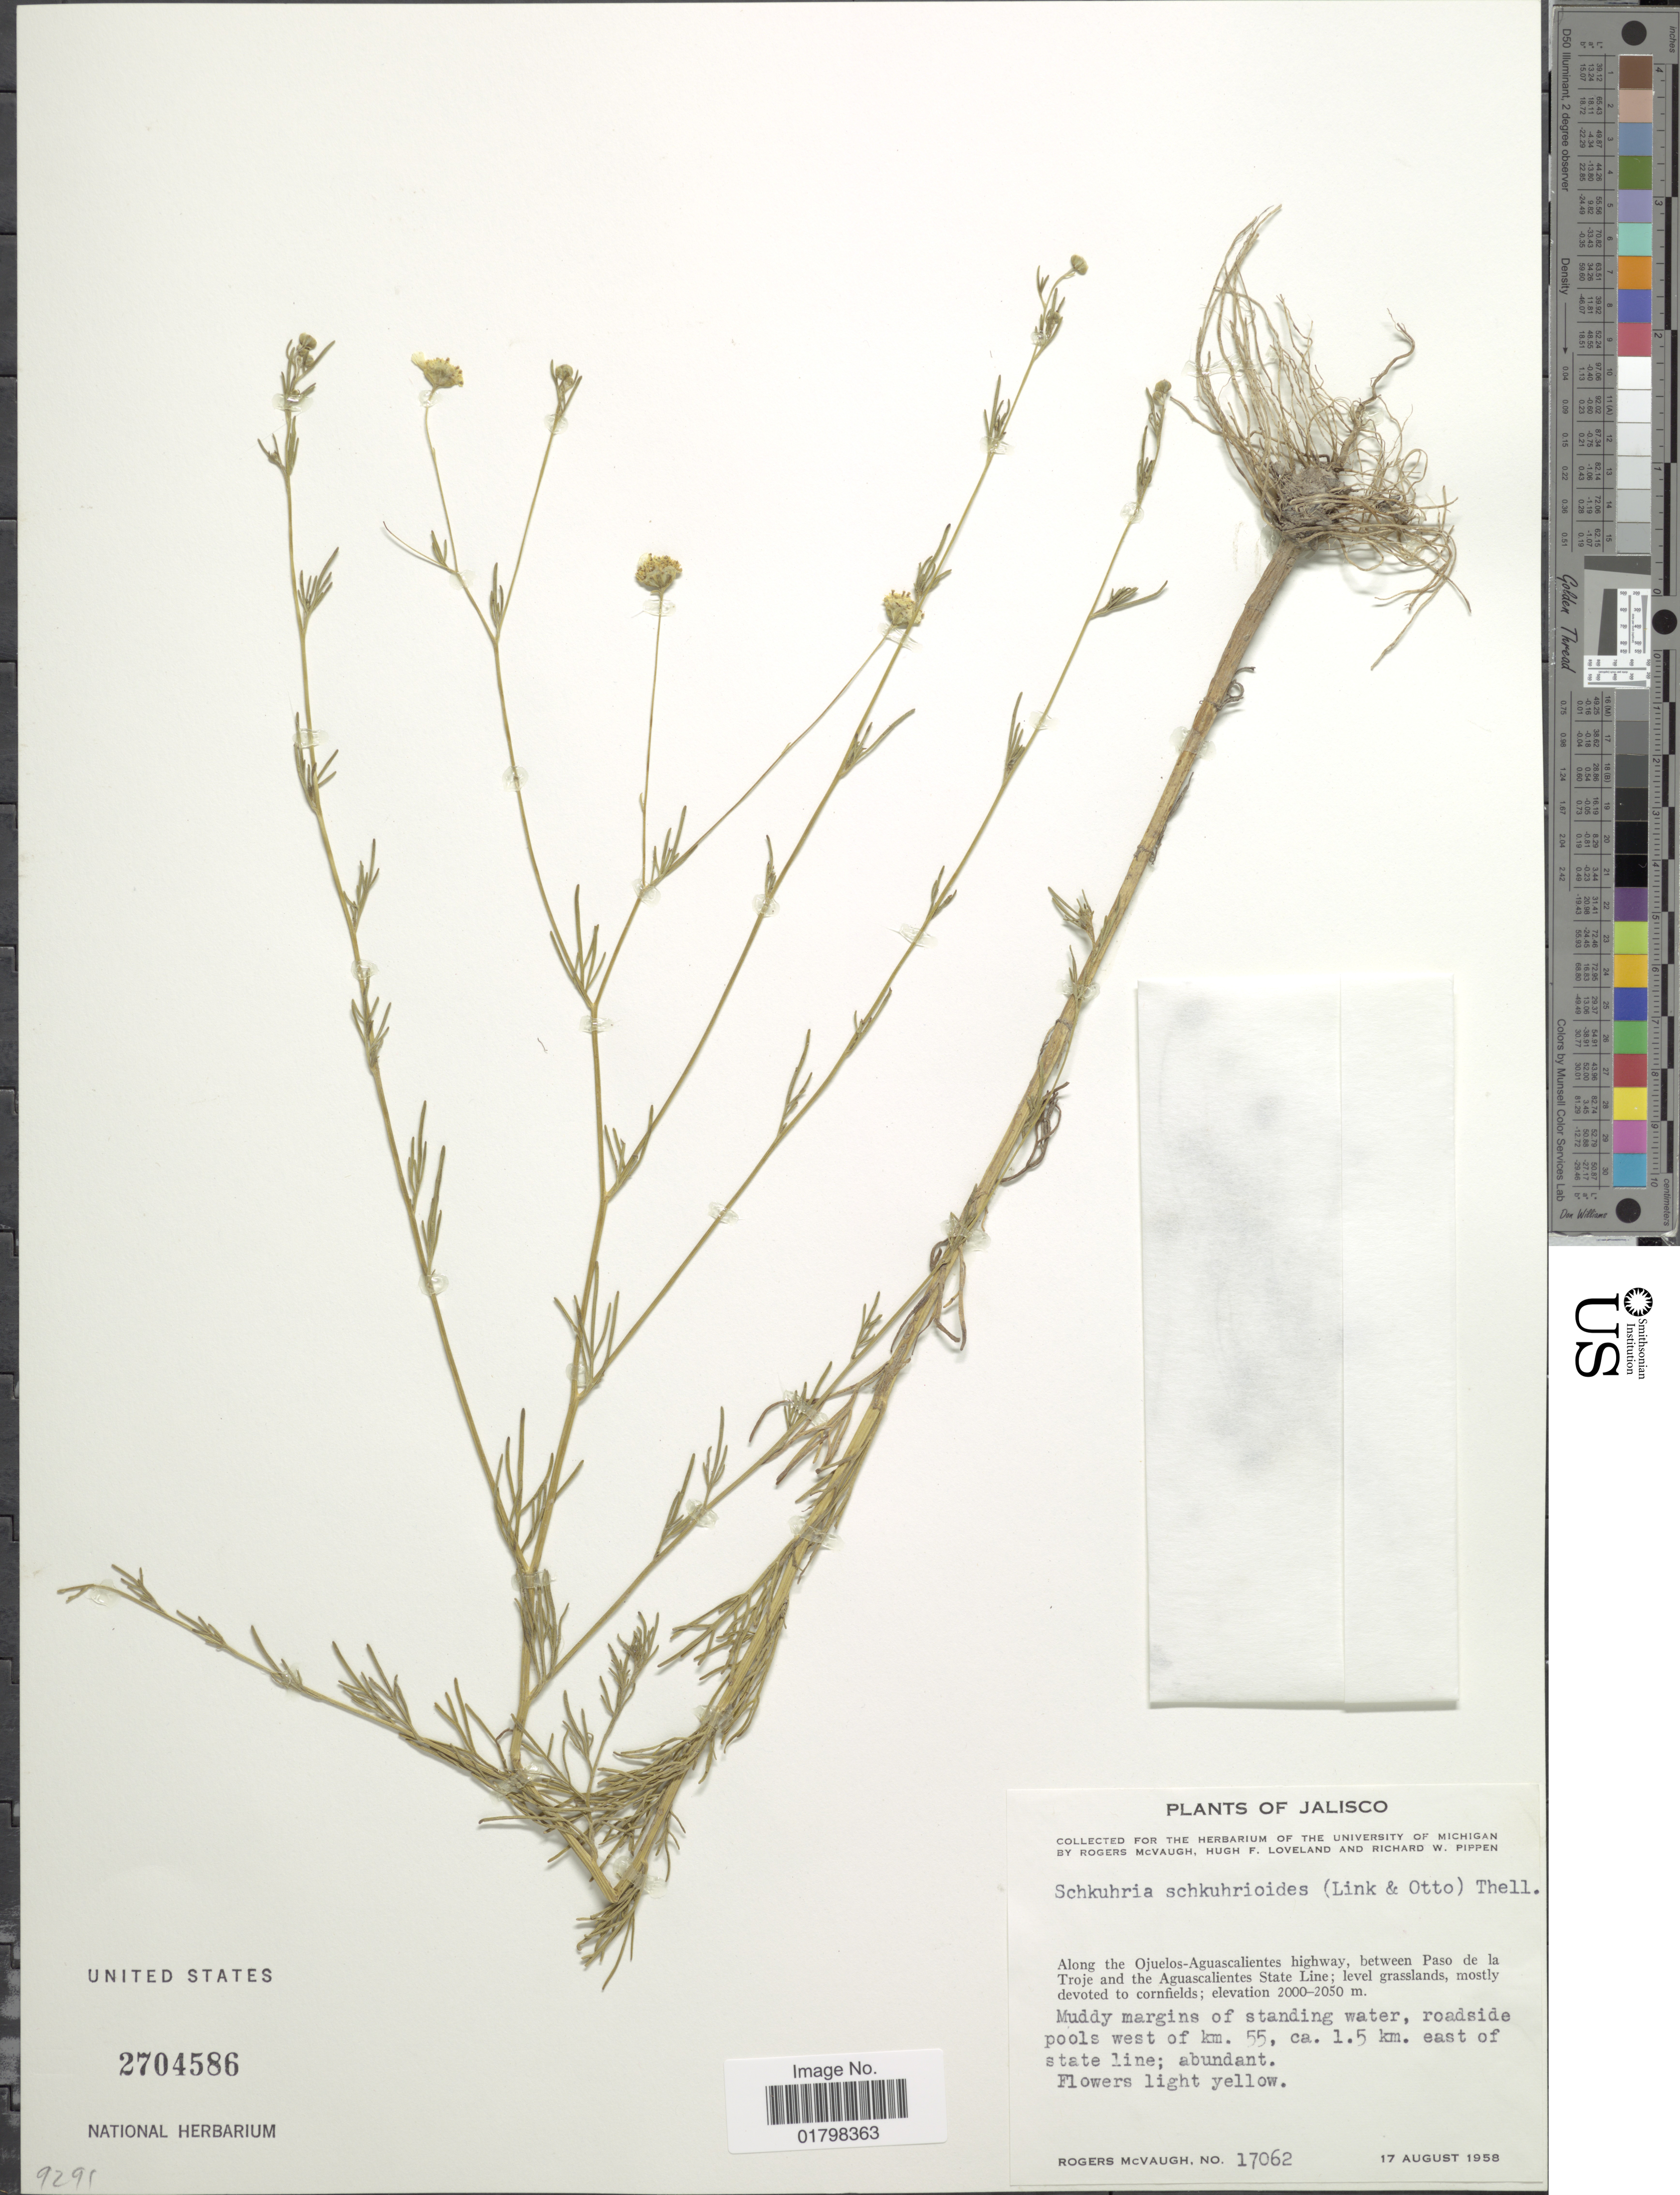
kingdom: Plantae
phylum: Tracheophyta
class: Magnoliopsida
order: Asterales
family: Asteraceae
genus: Schkuhria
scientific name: Schkuhria schkuhrioides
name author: (Link & Otto) Thell.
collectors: R. McVaugh, H. Loveland & R. W. Pippen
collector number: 17062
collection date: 1958-08-17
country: Mexico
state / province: Jalisco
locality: Along the Ojuelos-Aguascalientes highway, between Paso de la Troje and the Aguascalientes State Line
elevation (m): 2000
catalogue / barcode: US 2704586